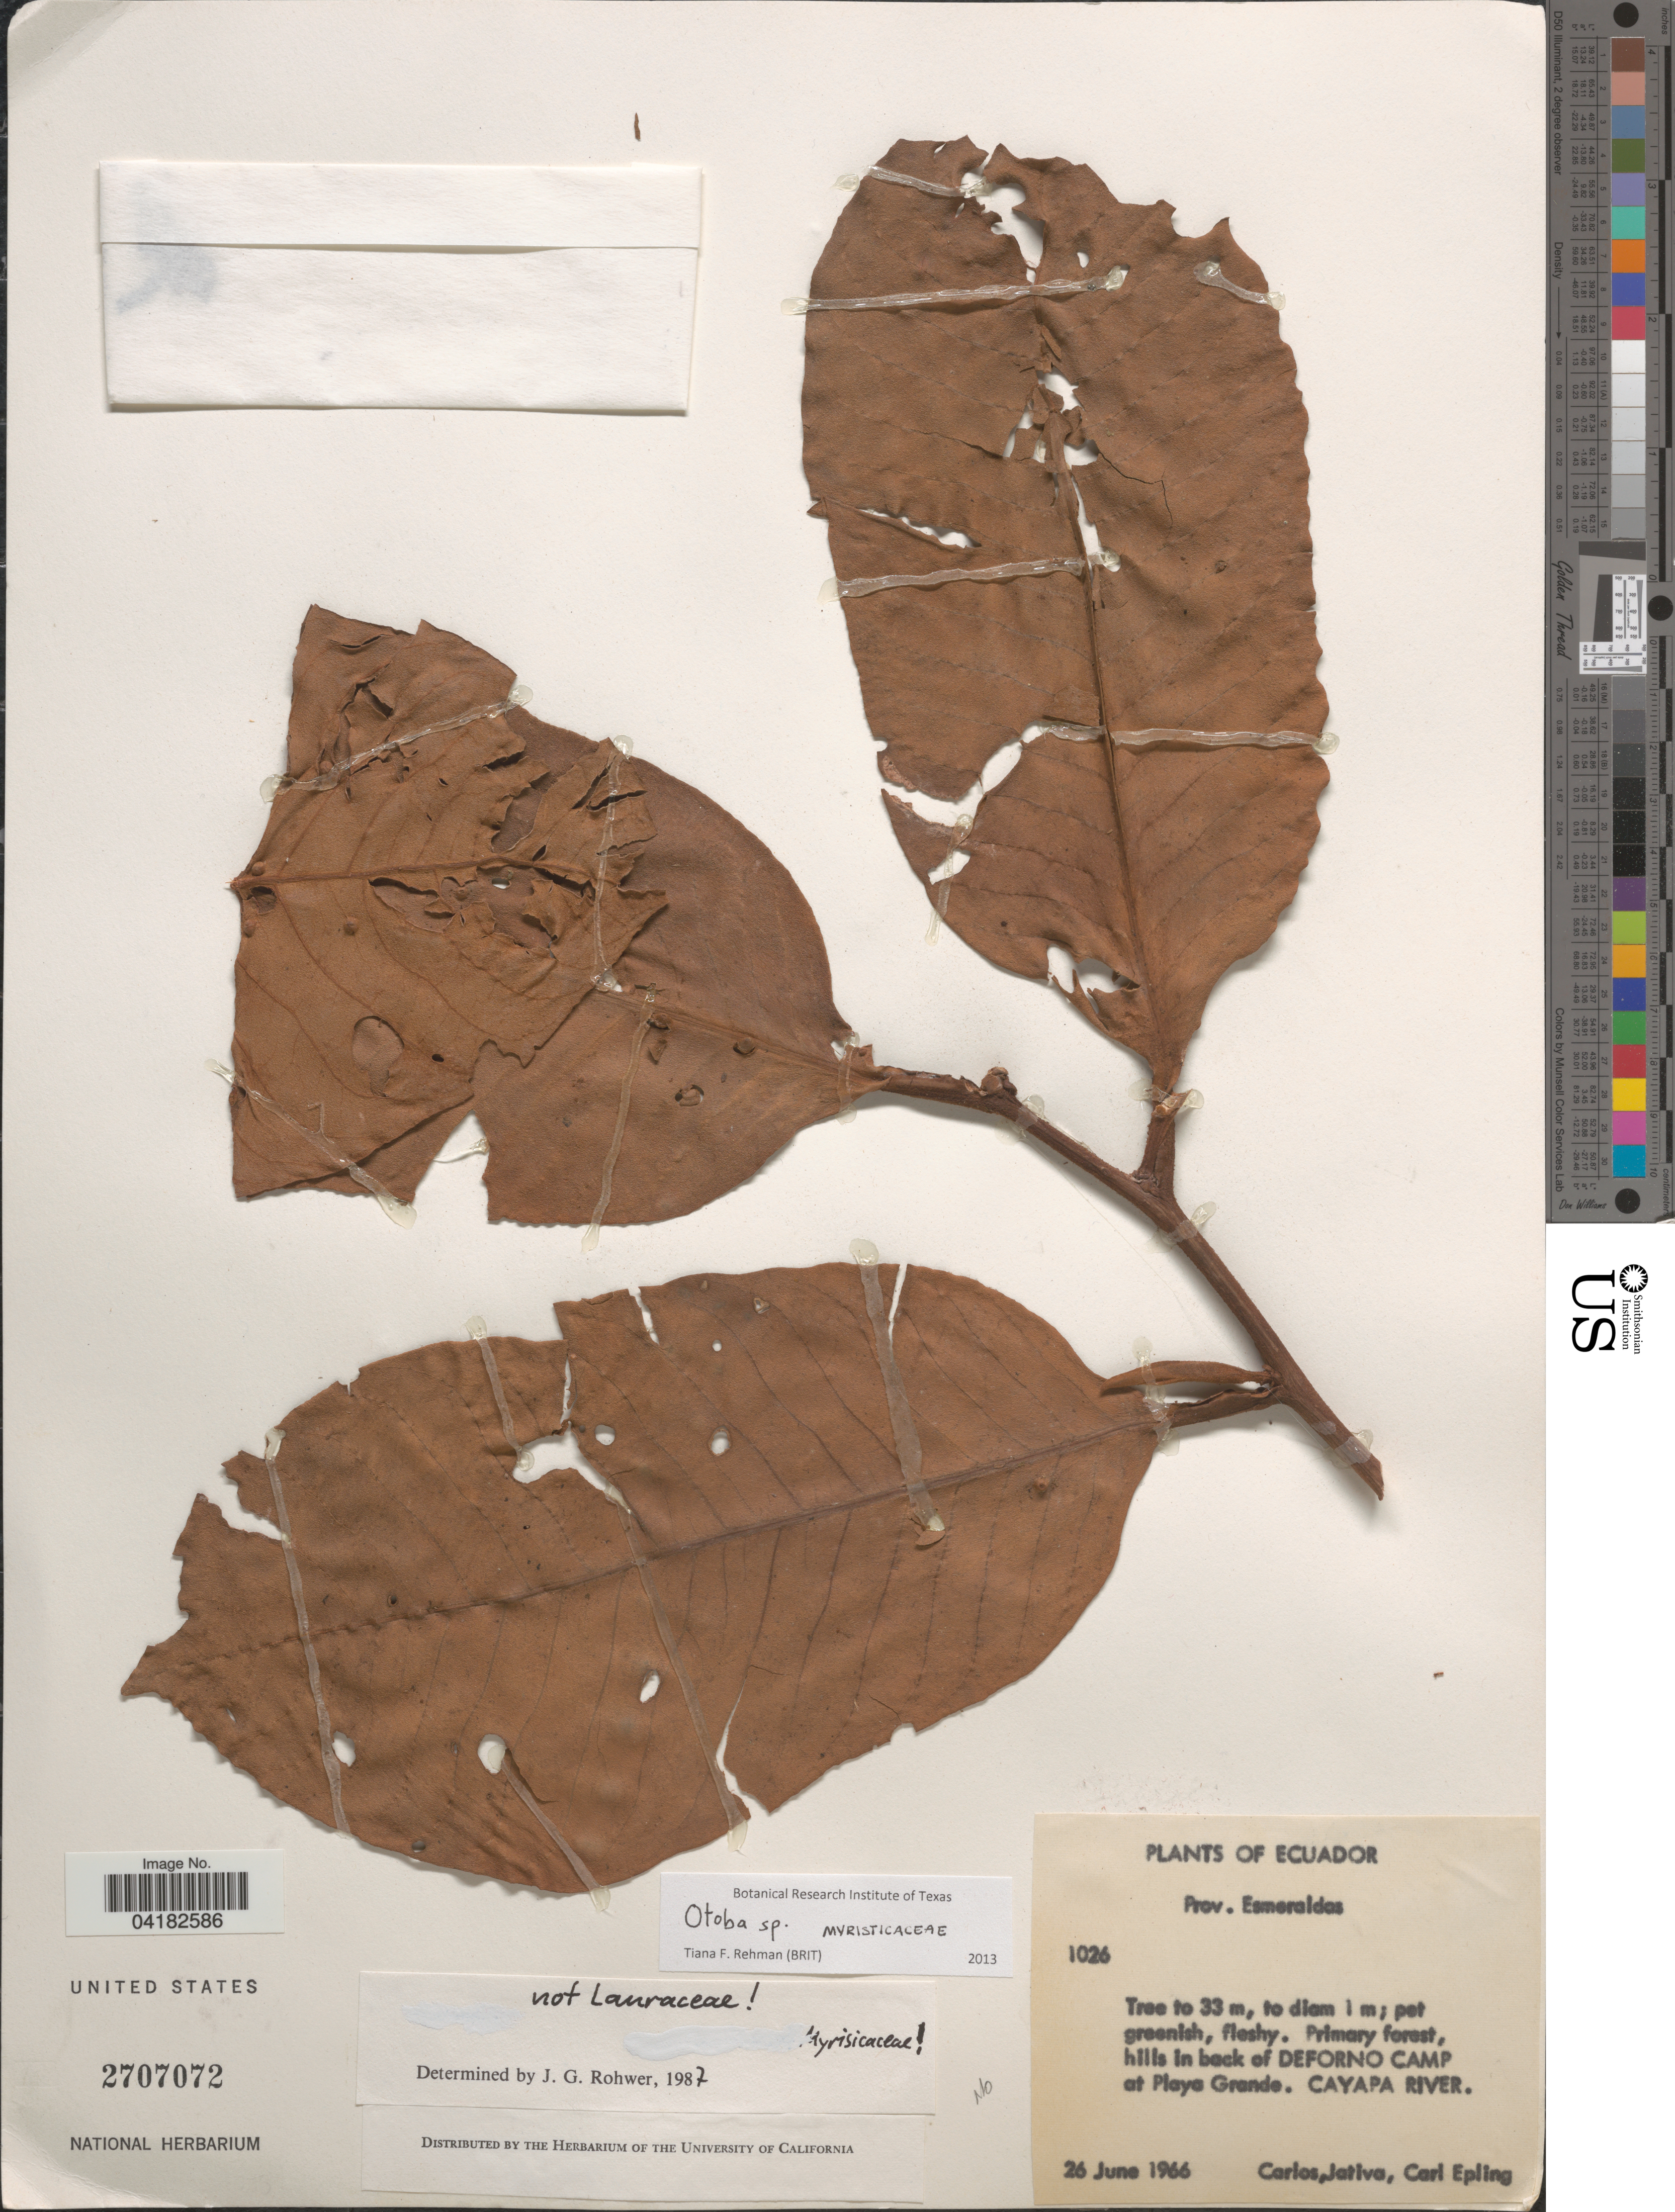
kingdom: Plantae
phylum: Tracheophyta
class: Magnoliopsida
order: Magnoliales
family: Myristicaceae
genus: Otoba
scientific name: Otoba sp.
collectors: -- Carlos, -. Jativa & C. C. Epling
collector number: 1026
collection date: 1966-06-26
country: Ecuador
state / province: Esmeraldas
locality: Hills in back of Deforno Camp at Playa Grande. Cayapa River.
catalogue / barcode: US 2707072